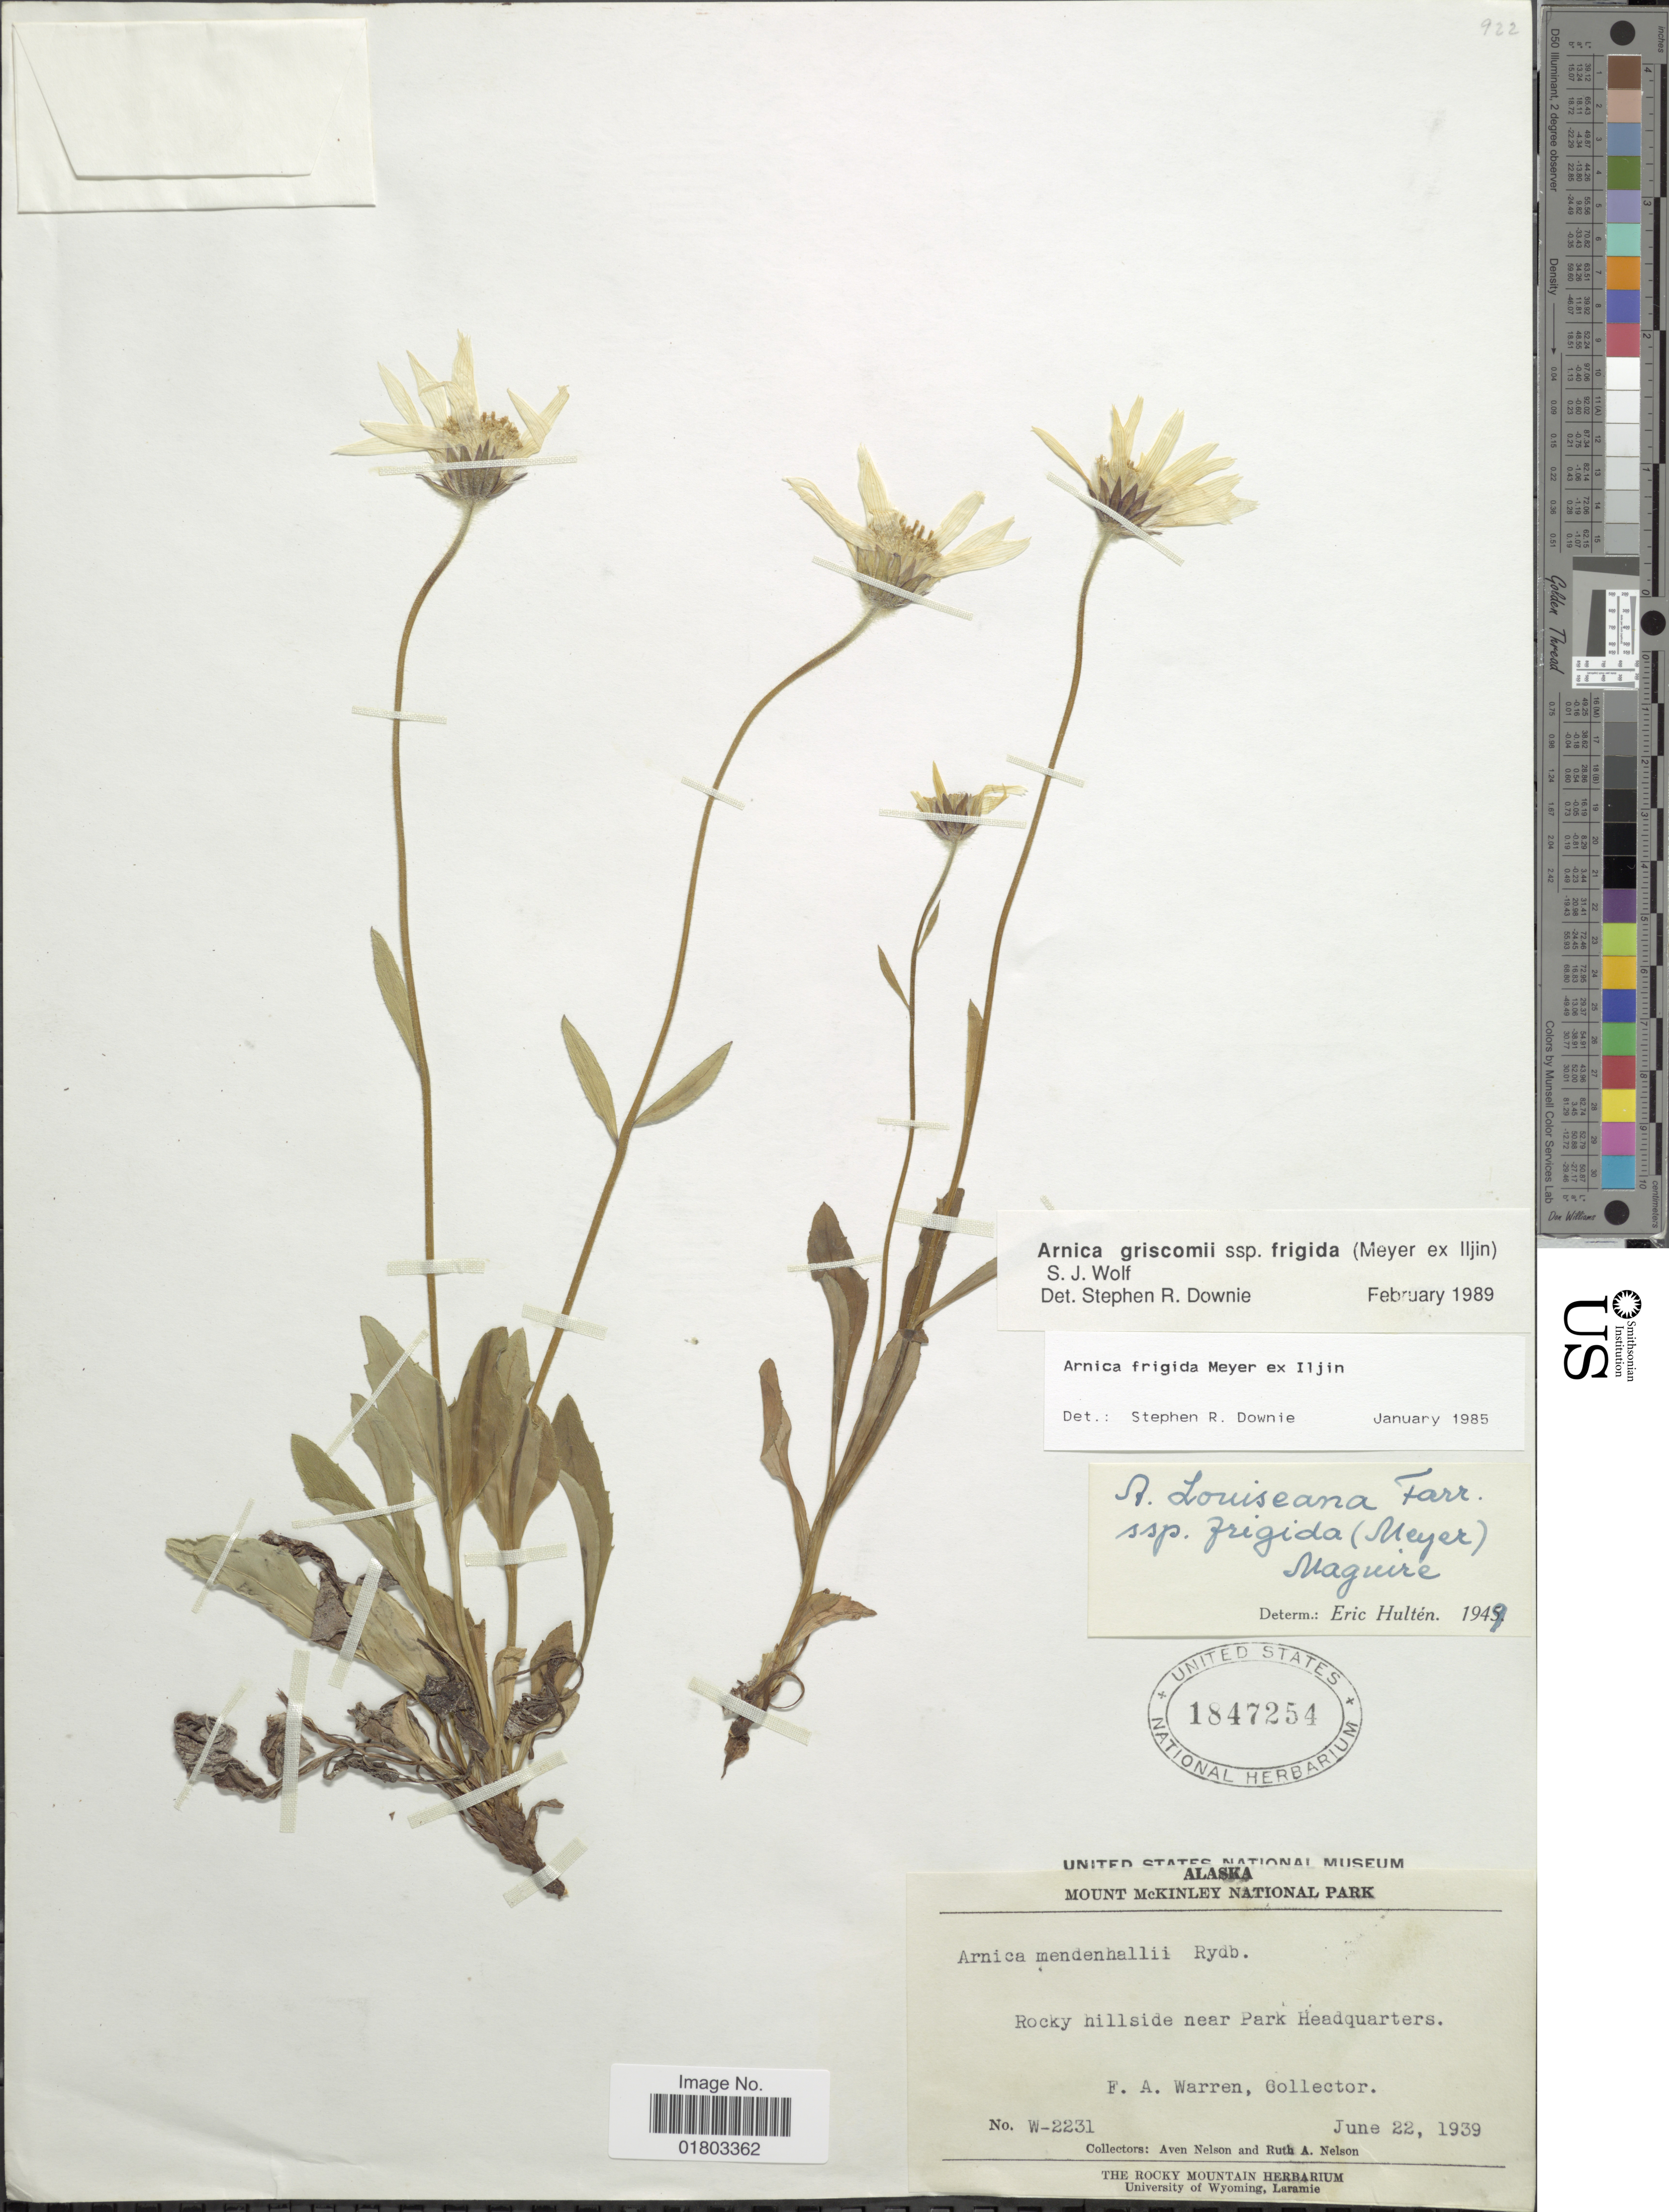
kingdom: Plantae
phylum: Tracheophyta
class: Magnoliopsida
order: Asterales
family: Asteraceae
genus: Arnica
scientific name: Arnica griscomii subsp. frigida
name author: (C.A. Mey. ex Iljin) S.J. Wolf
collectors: F. Warren, A. Nelson & R. A. Nelson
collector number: W-2231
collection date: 1939-06-22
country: United States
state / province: Alaska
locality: Rocky hillside near Park headquarters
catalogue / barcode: US 1847254